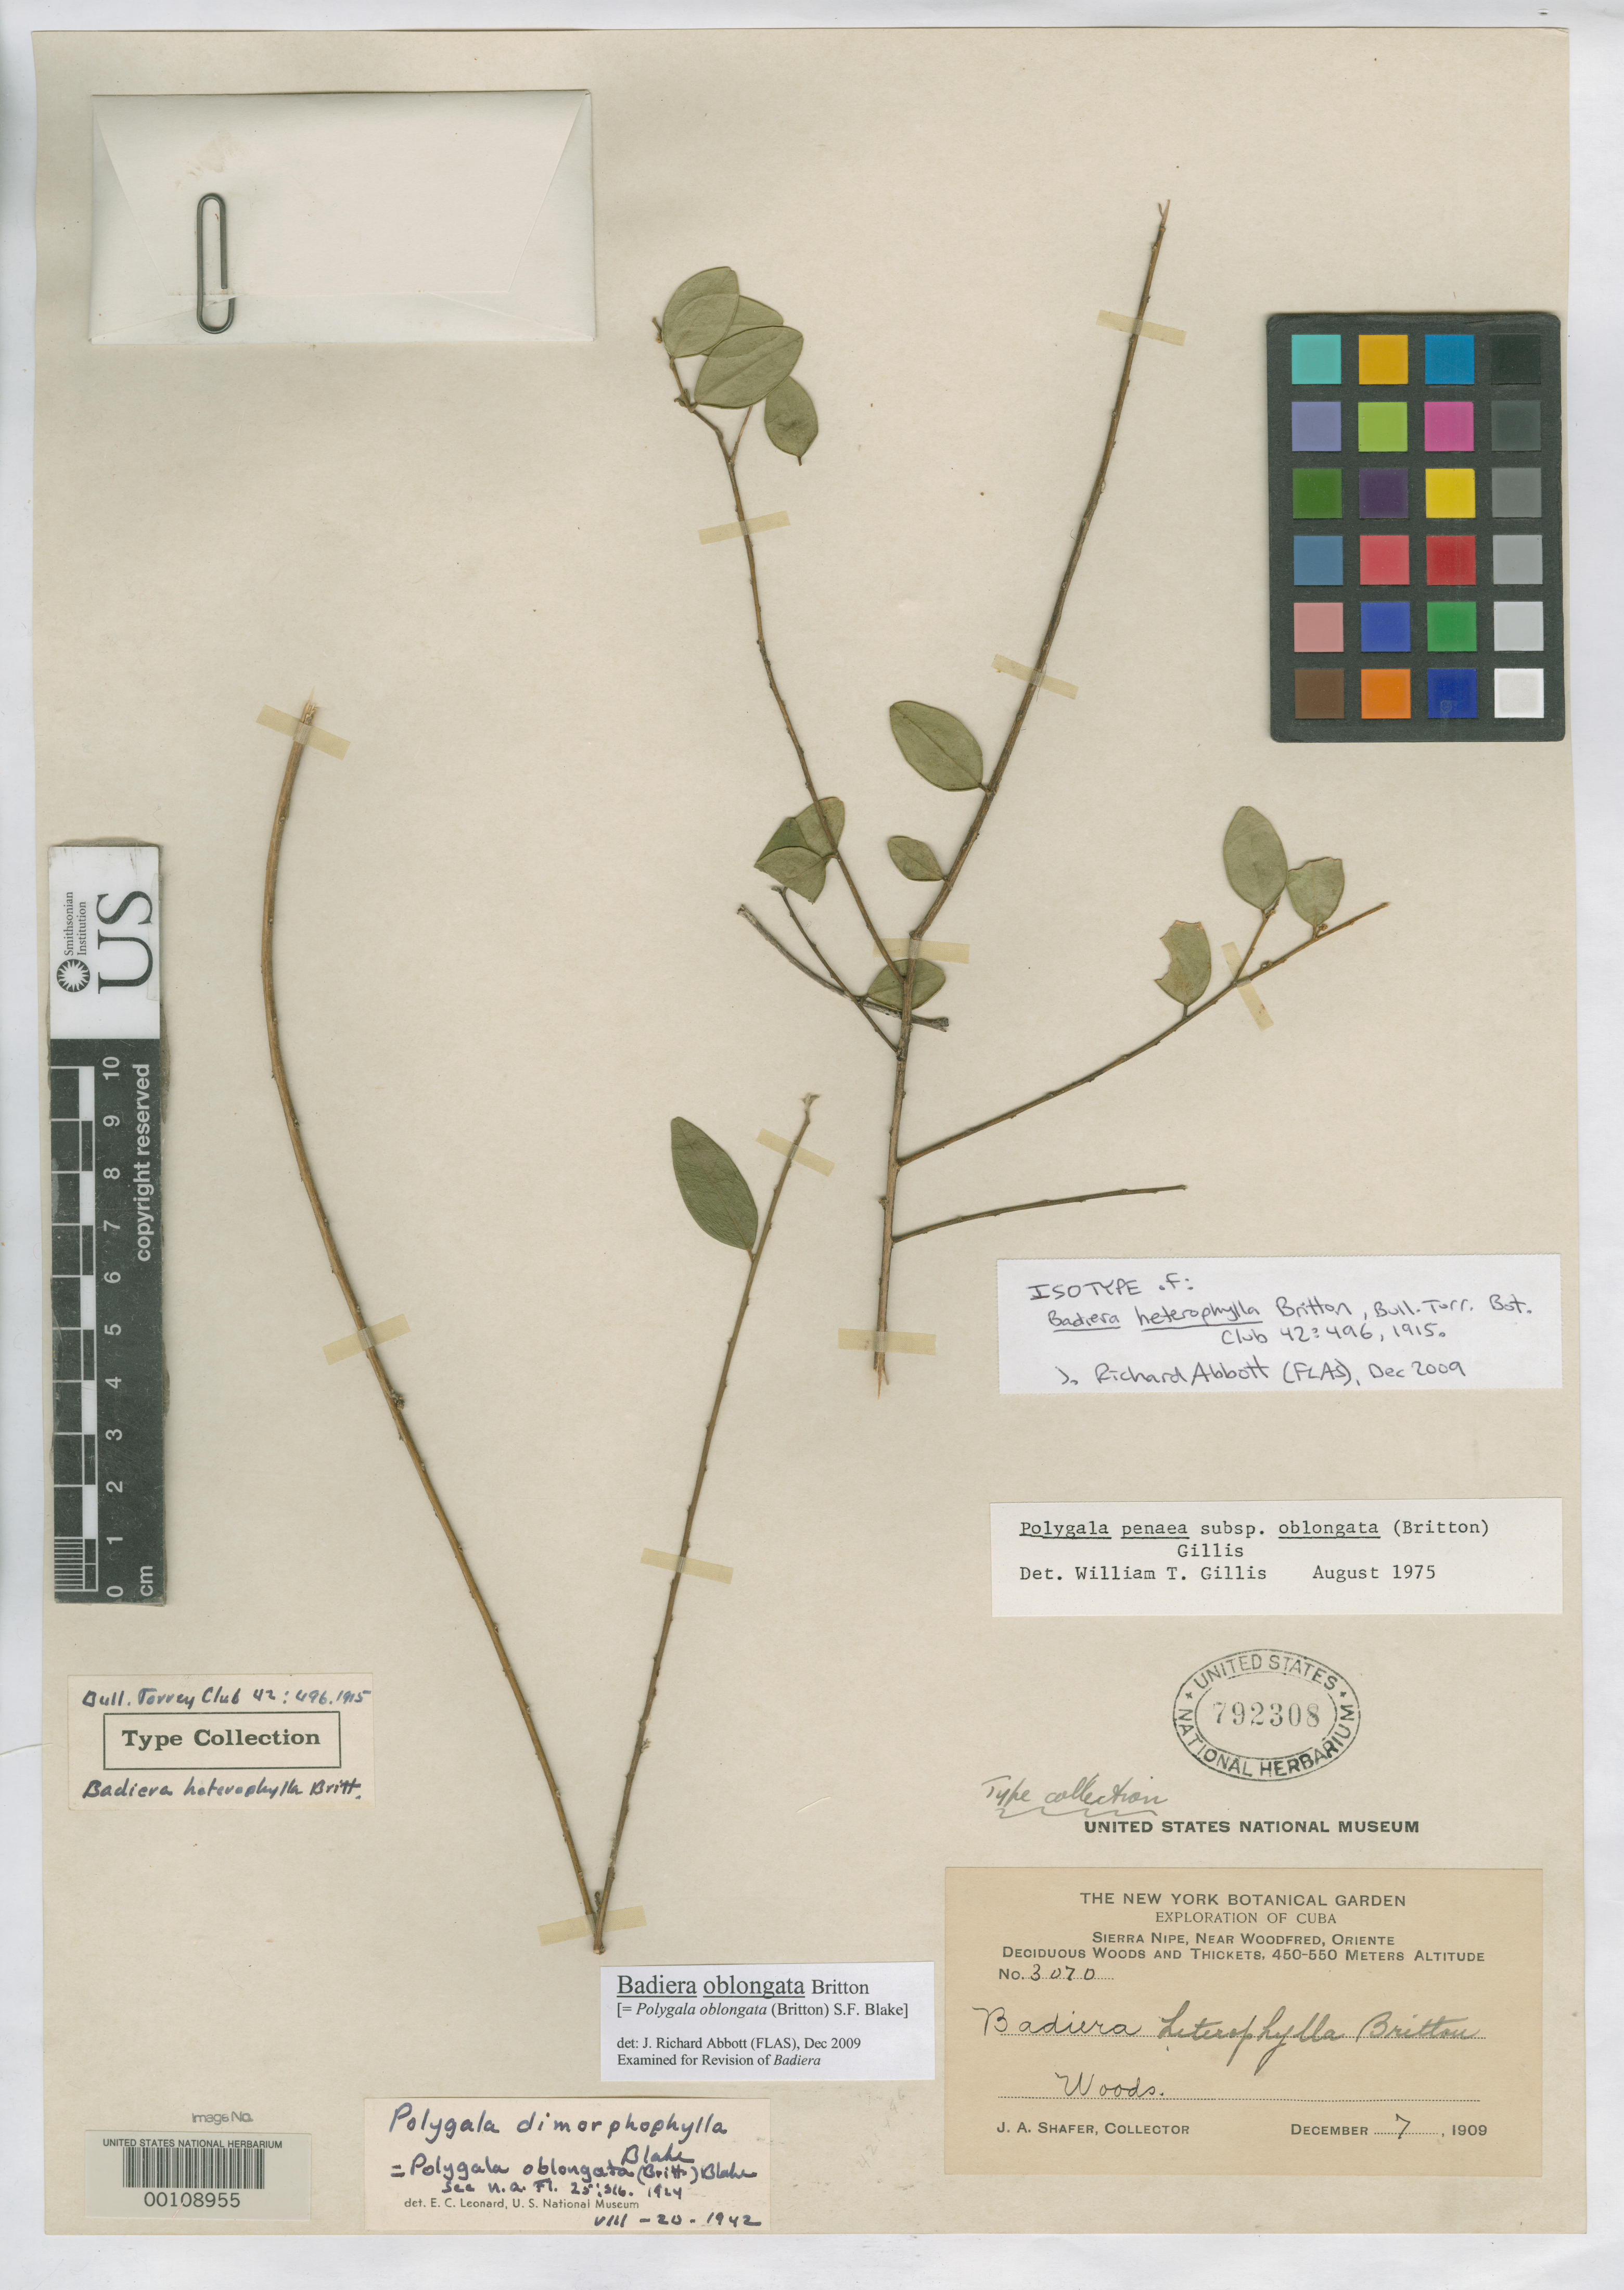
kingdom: Plantae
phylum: Tracheophyta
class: Magnoliopsida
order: Fabales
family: Polygalaceae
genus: Badiera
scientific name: Badiera heterophylla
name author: Britton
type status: Isotype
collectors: J. A. Shafer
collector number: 3070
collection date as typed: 07 Dec 1909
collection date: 1909-12-07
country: Cuba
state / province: Oriente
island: Greater Antilles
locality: Sierra Nipe, near Woodfred.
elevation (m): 450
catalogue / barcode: US 792308